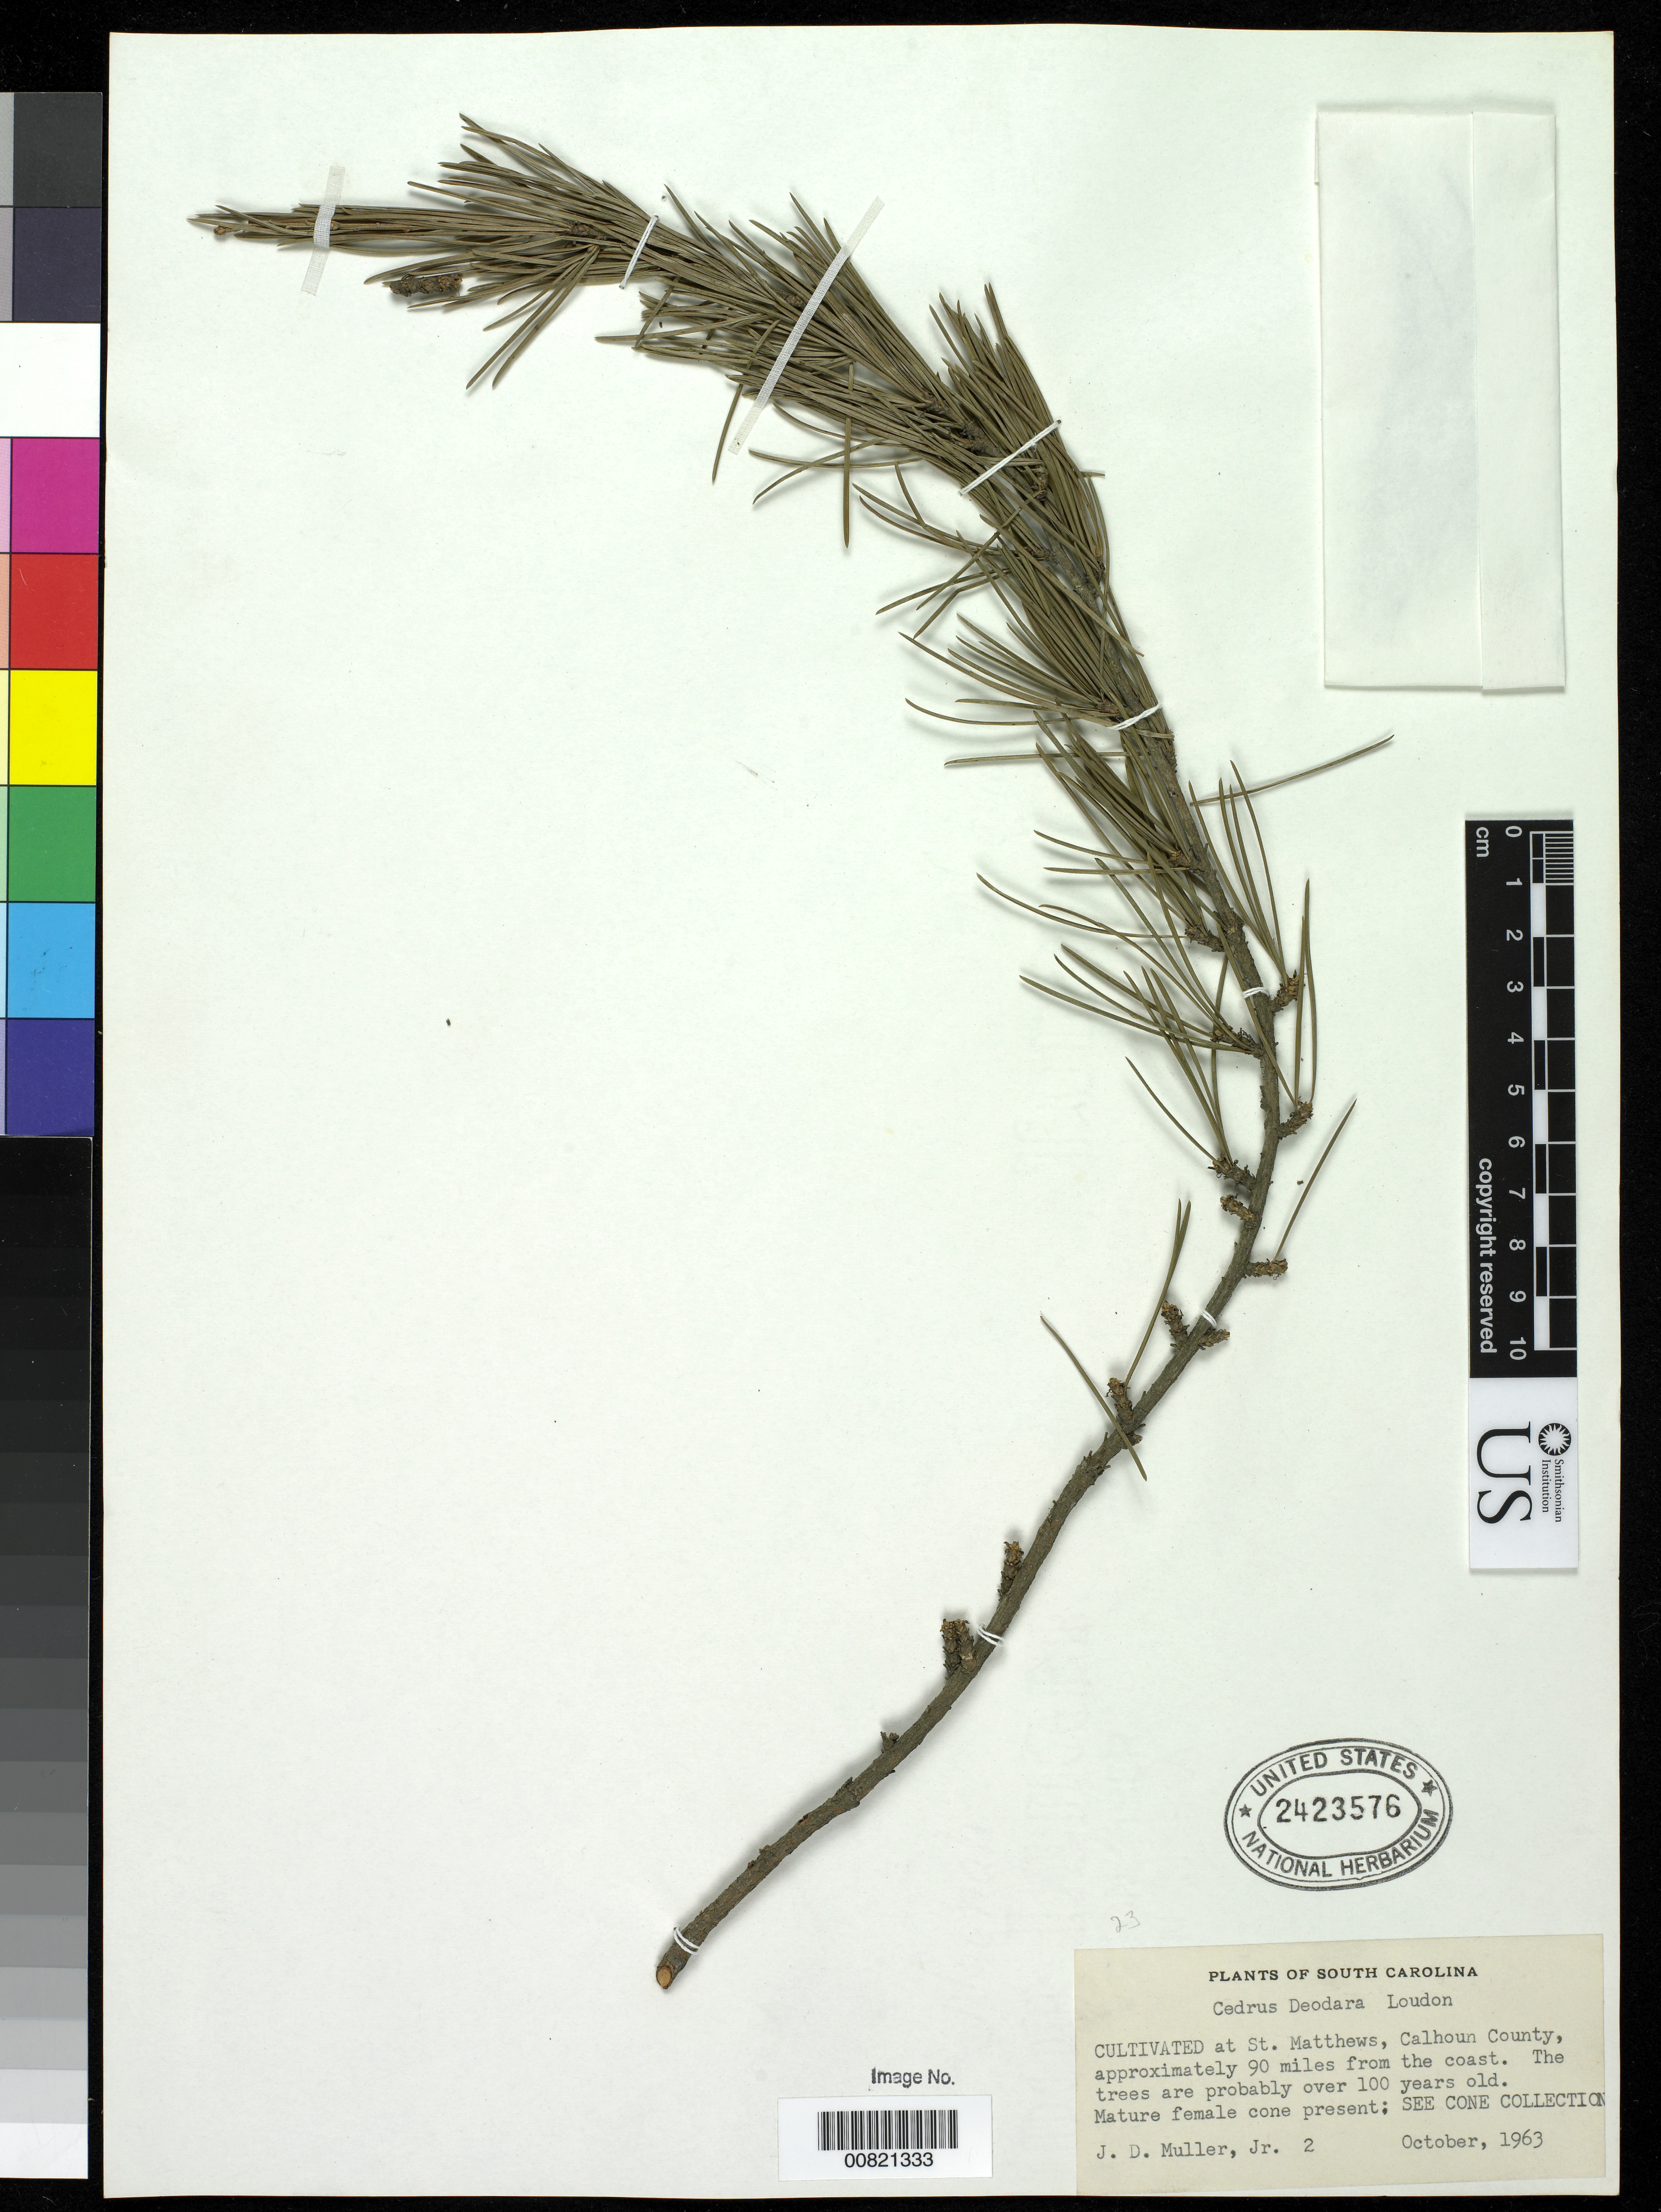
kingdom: Plantae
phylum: Tracheophyta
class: Pinopsida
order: Pinales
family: Pinaceae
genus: Cedrus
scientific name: Cedrus deodara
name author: (Roxb. ex D. Don) G. Don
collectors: J. D. Muller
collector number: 2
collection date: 1963-10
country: United States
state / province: South Carolina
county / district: Calhoun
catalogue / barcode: US 2423576